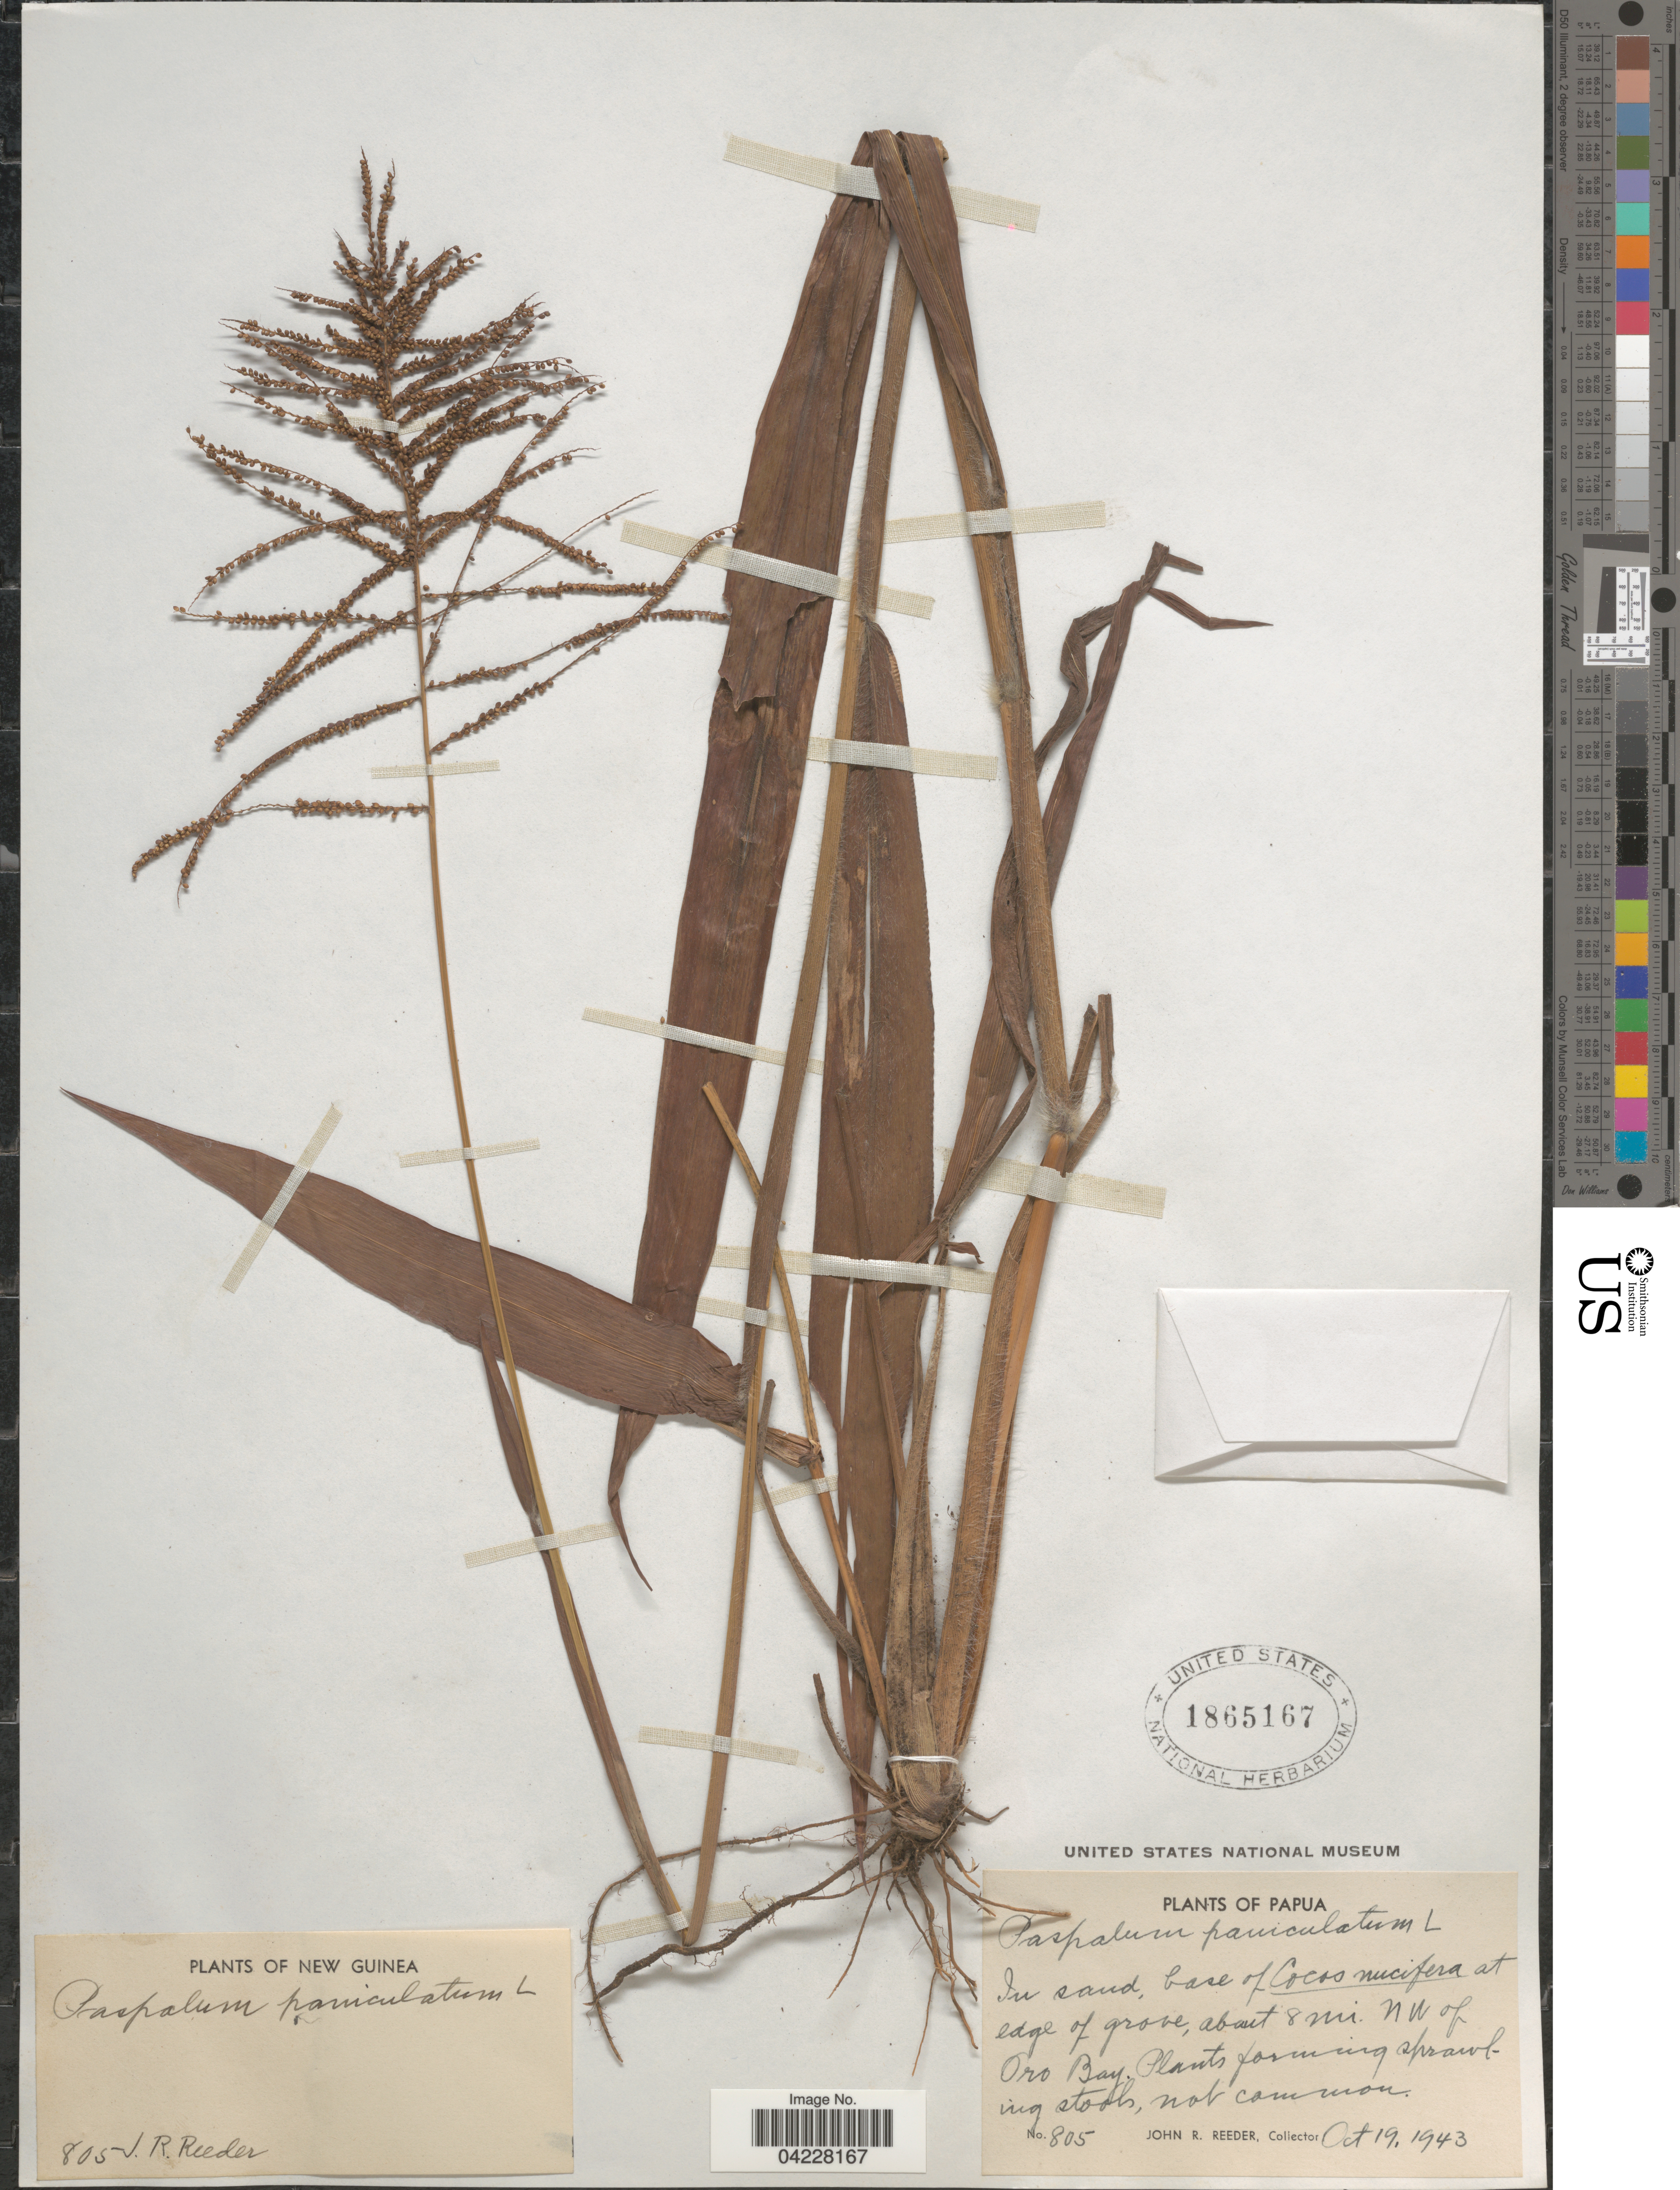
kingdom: Plantae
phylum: Tracheophyta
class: Liliopsida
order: Poales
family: Poaceae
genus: Paspalum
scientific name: Paspalum paniculatum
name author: L.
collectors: J. R. Reeder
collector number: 805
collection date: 1943-10-19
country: Papua New Guinea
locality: New Guinea. Papua. In sand, base of Cocos nucifera at edge of grove, about 8 mi. NW of Oro Bay.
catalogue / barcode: US 1865167